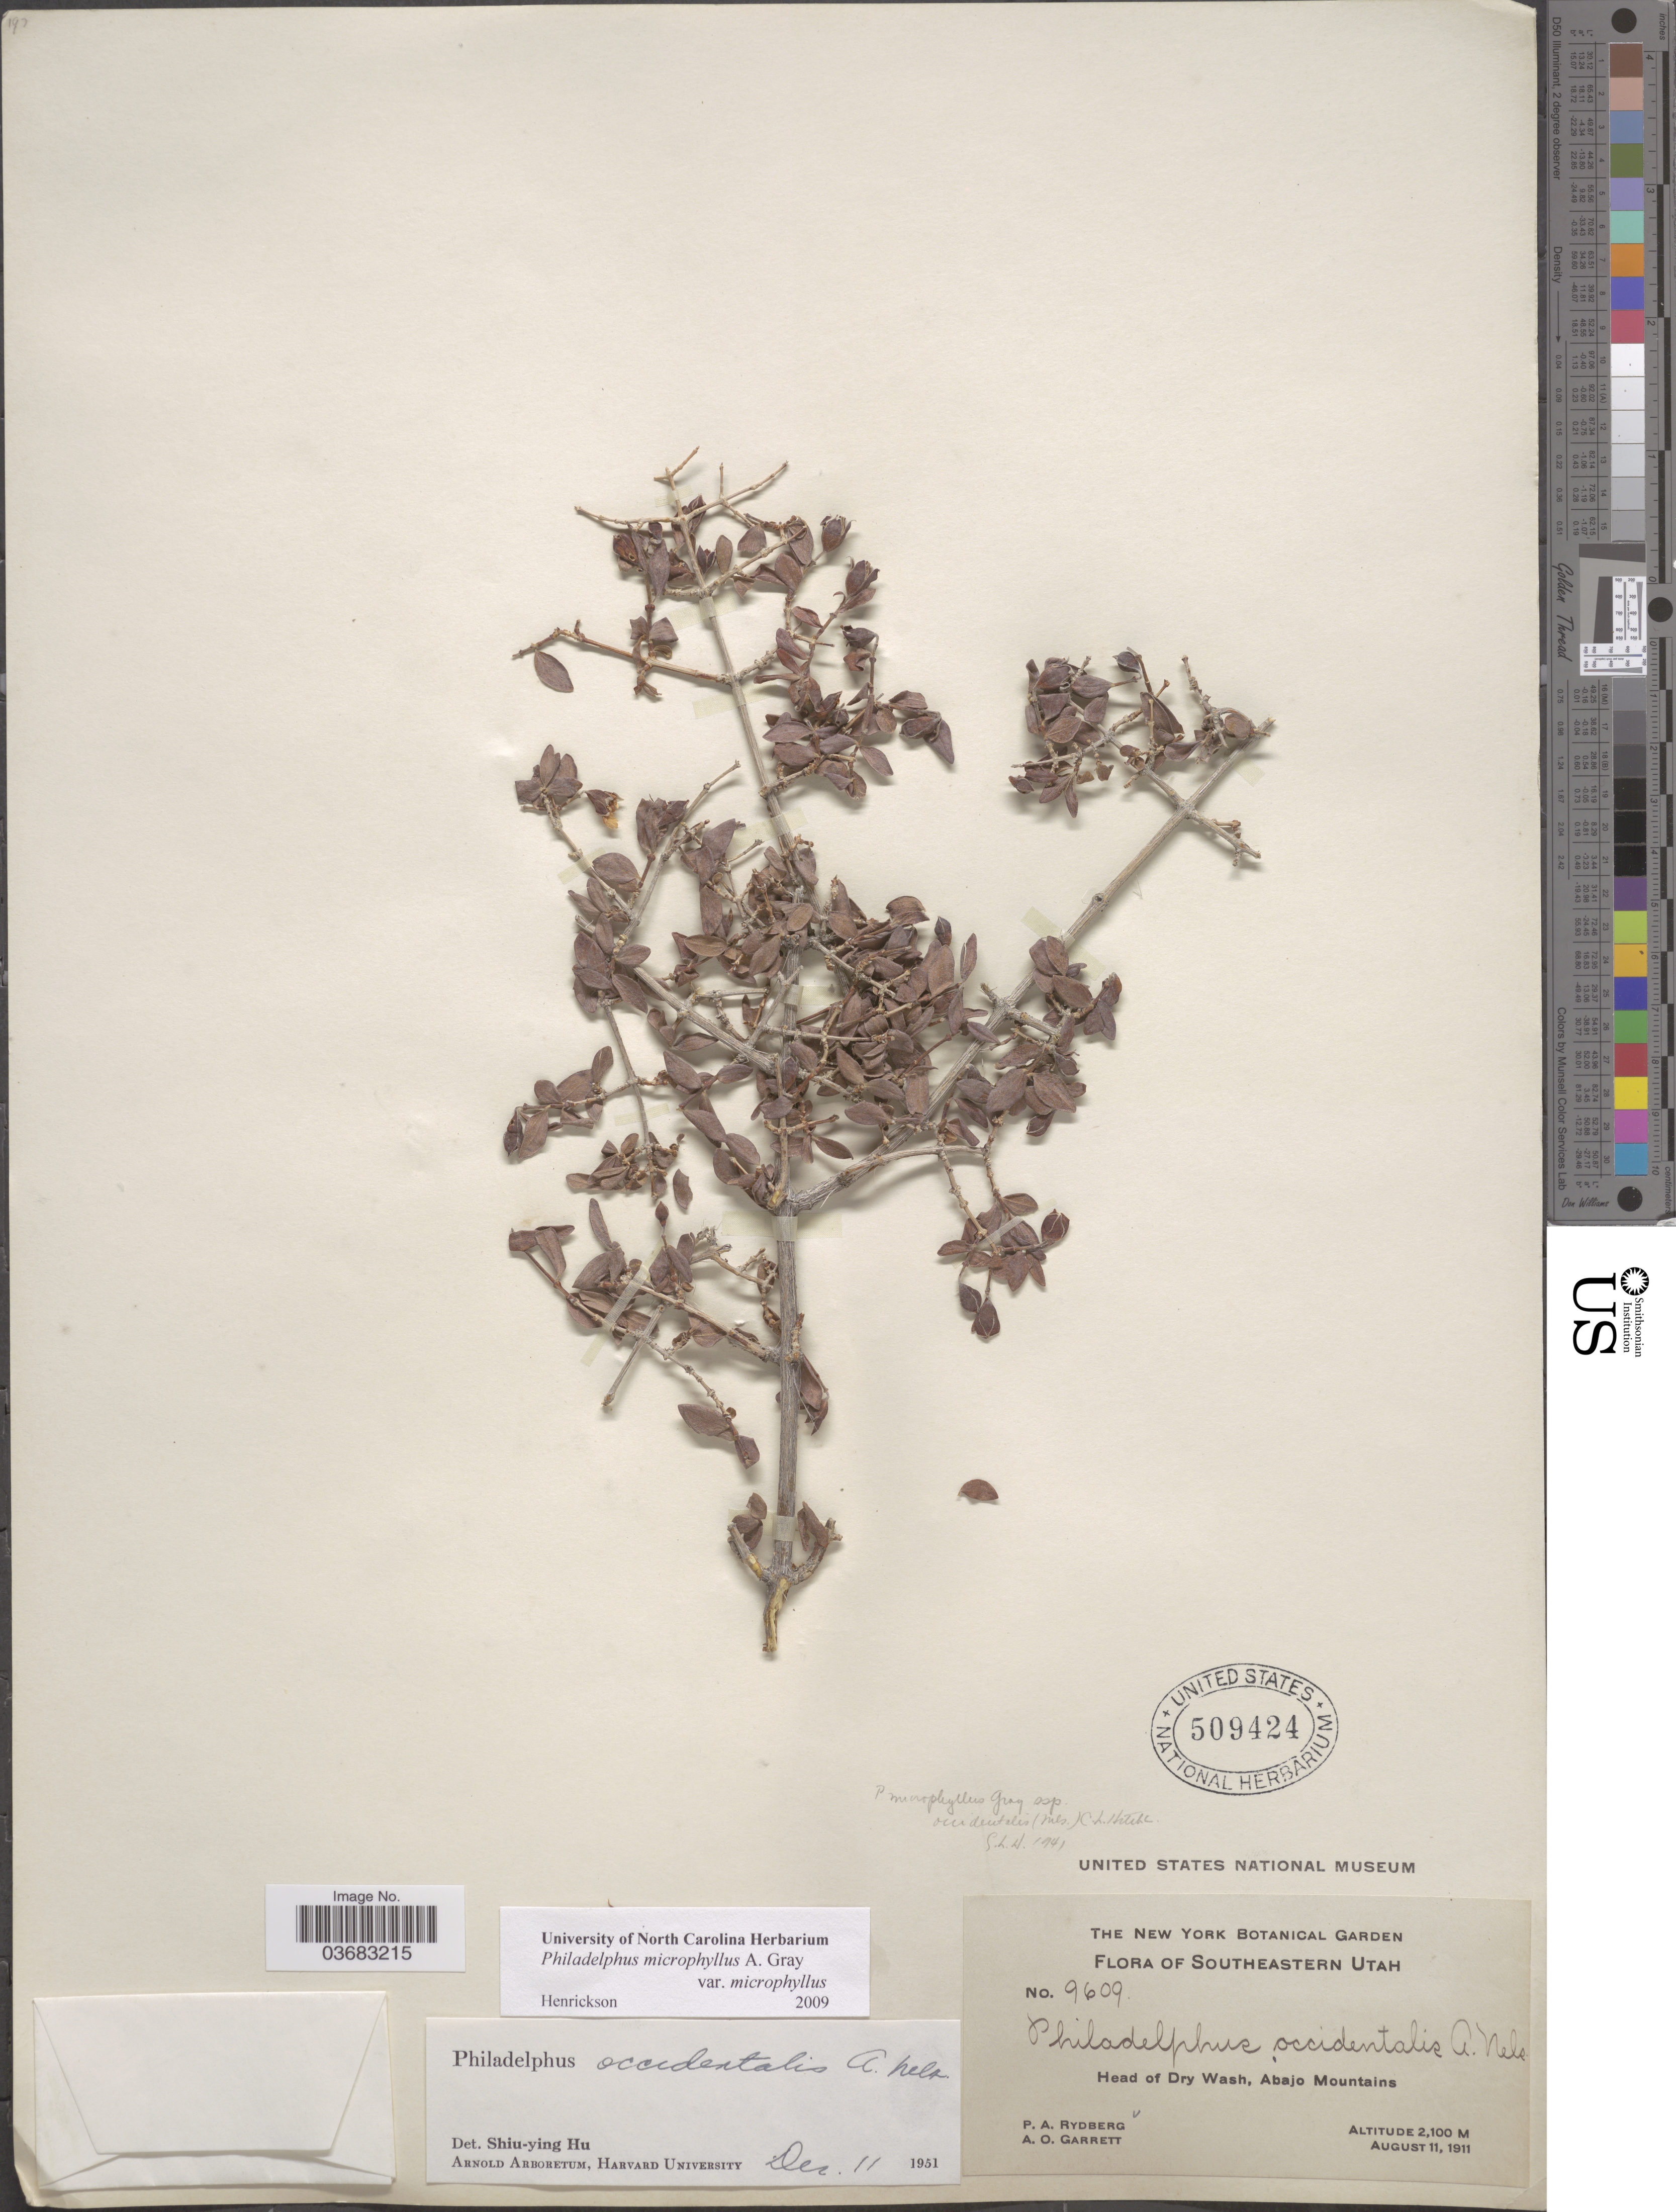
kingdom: Plantae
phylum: Tracheophyta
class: Magnoliopsida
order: Cornales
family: Hydrangeaceae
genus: Philadelphus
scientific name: Philadelphus microphyllus var. microphyllus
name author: A. Gray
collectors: P. A. Rydberg & A. O. Garrett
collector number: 9609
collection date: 1911-08-11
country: United States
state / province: Utah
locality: Southeastern Utah. Head of Dry Wash, Abajo Mountains.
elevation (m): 2100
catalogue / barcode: US 509424